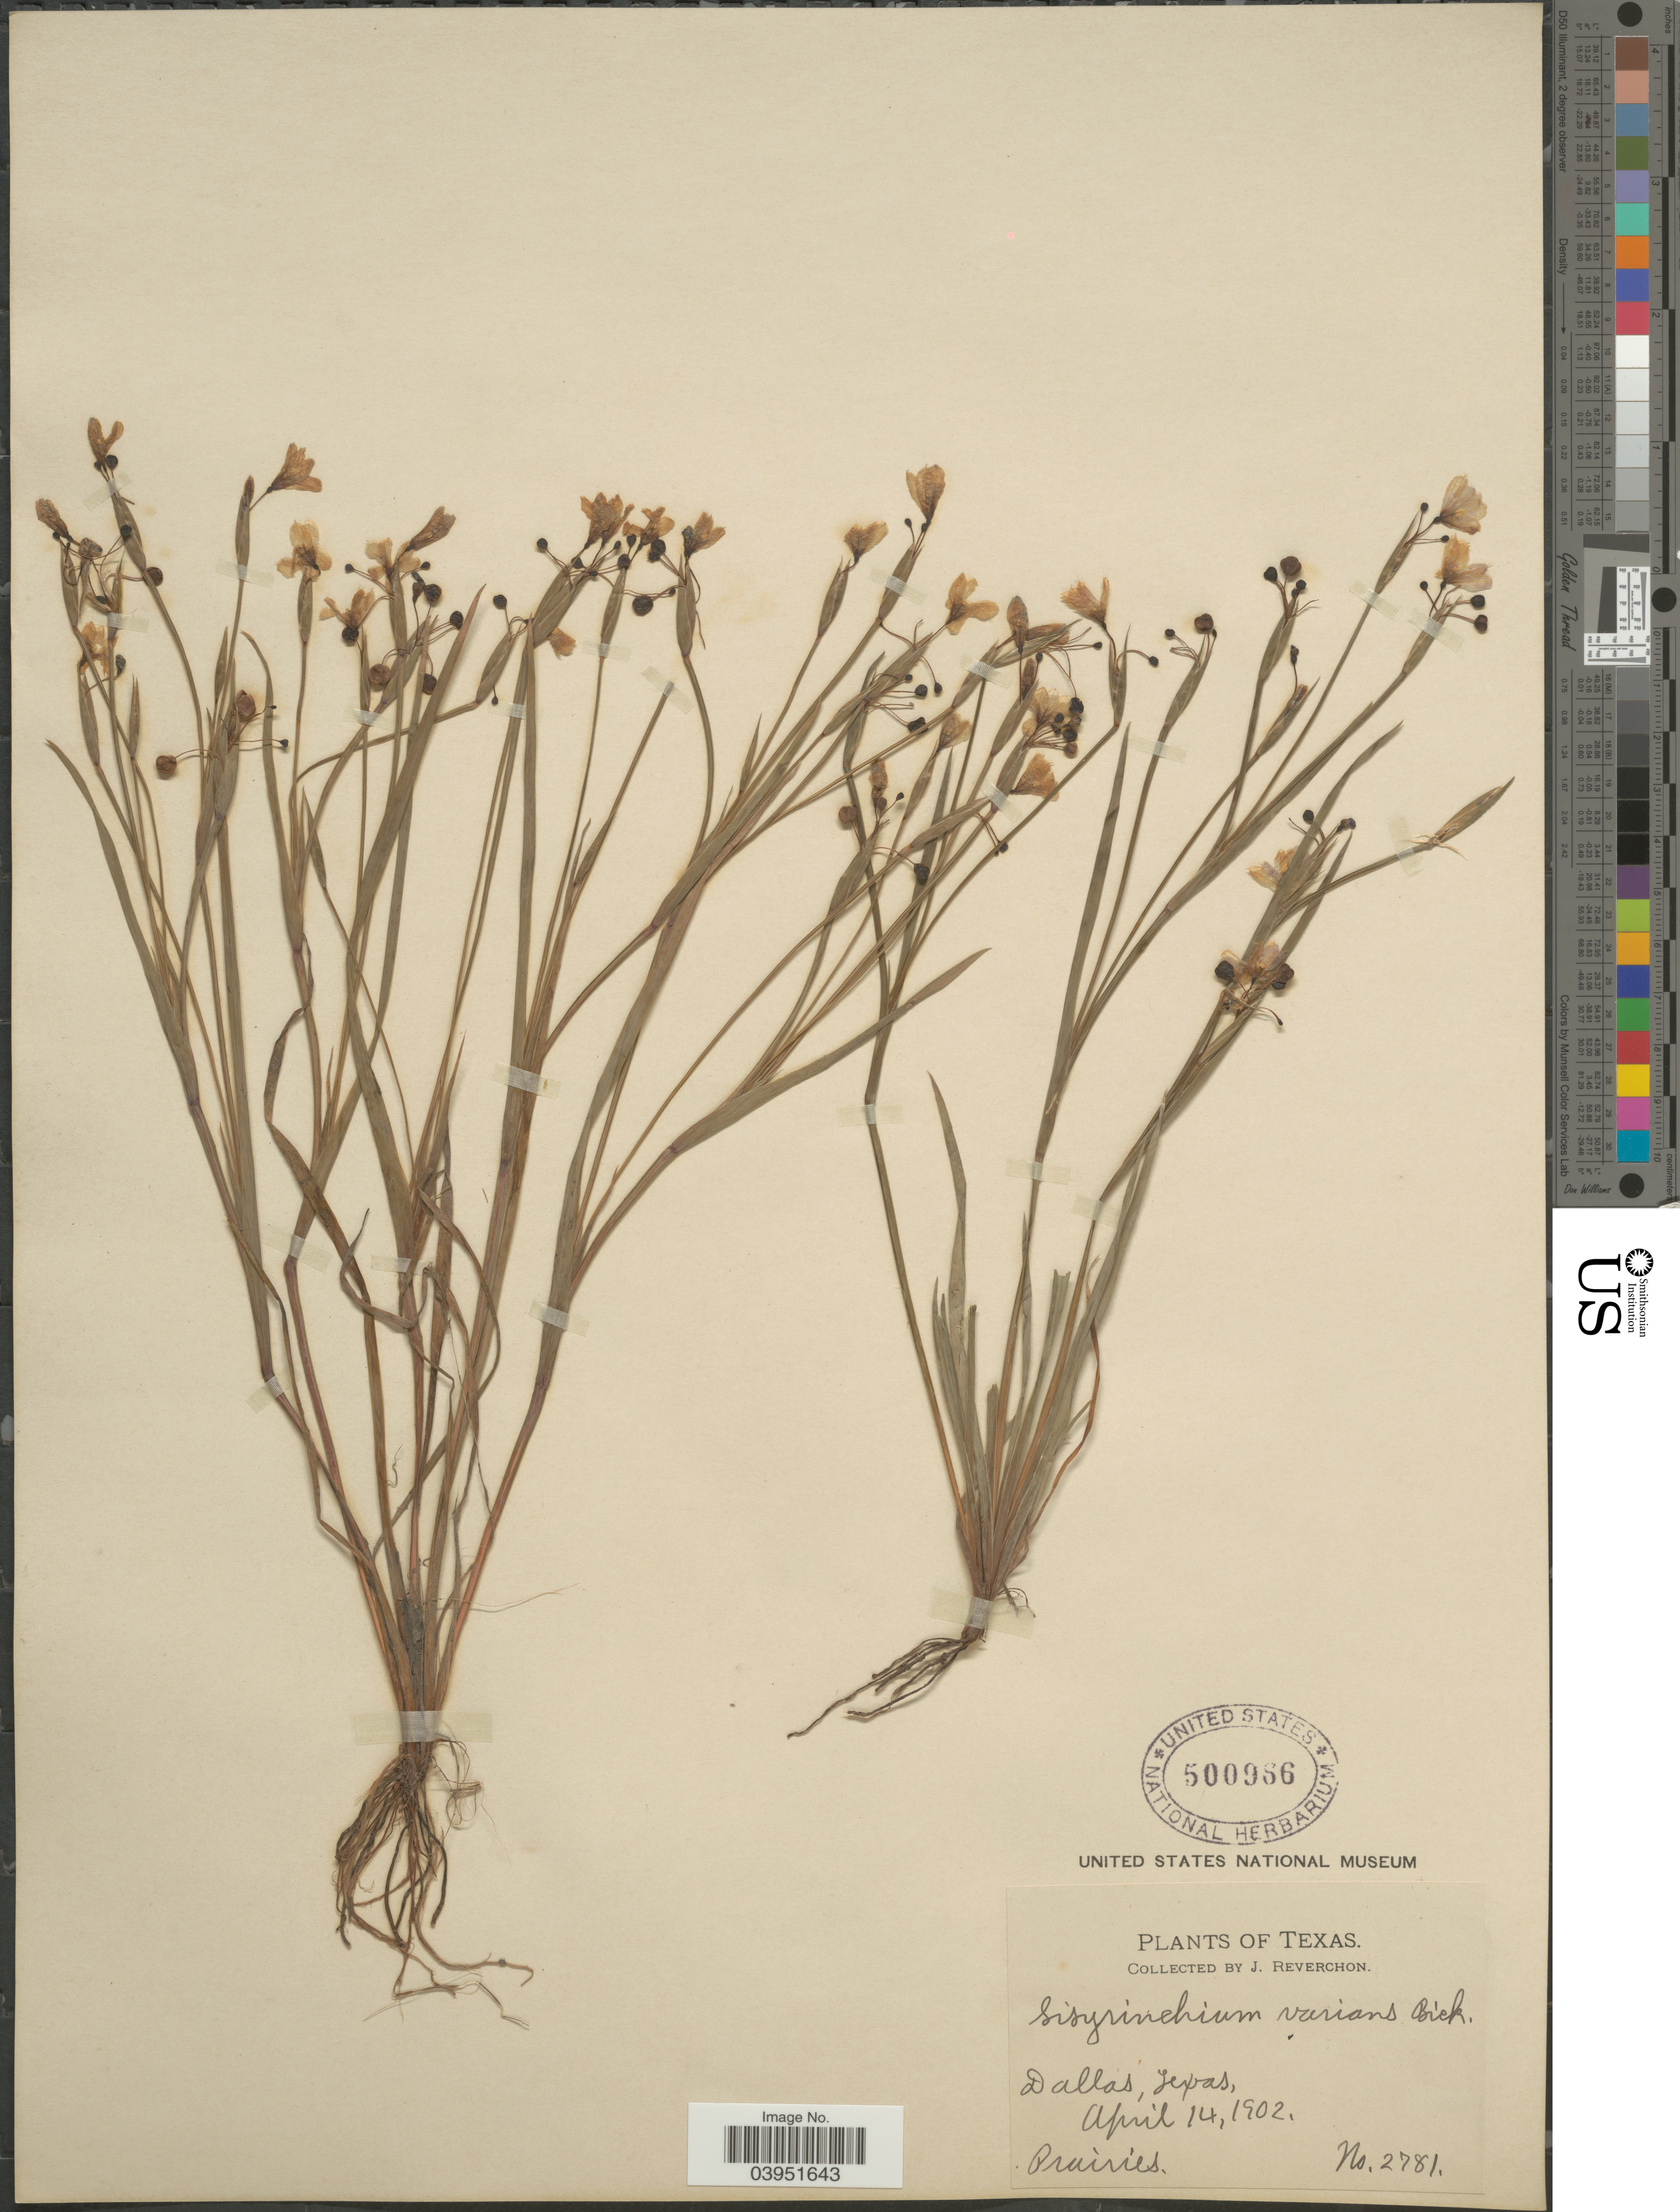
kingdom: Plantae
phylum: Tracheophyta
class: Liliopsida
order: Asparagales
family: Iridaceae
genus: Sisyrinchium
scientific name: Sisyrinchium varians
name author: E.P. Bicknell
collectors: J. Reverchon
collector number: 2781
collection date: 1902-04-14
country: United States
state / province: Texas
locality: Dallas.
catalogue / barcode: US 500966